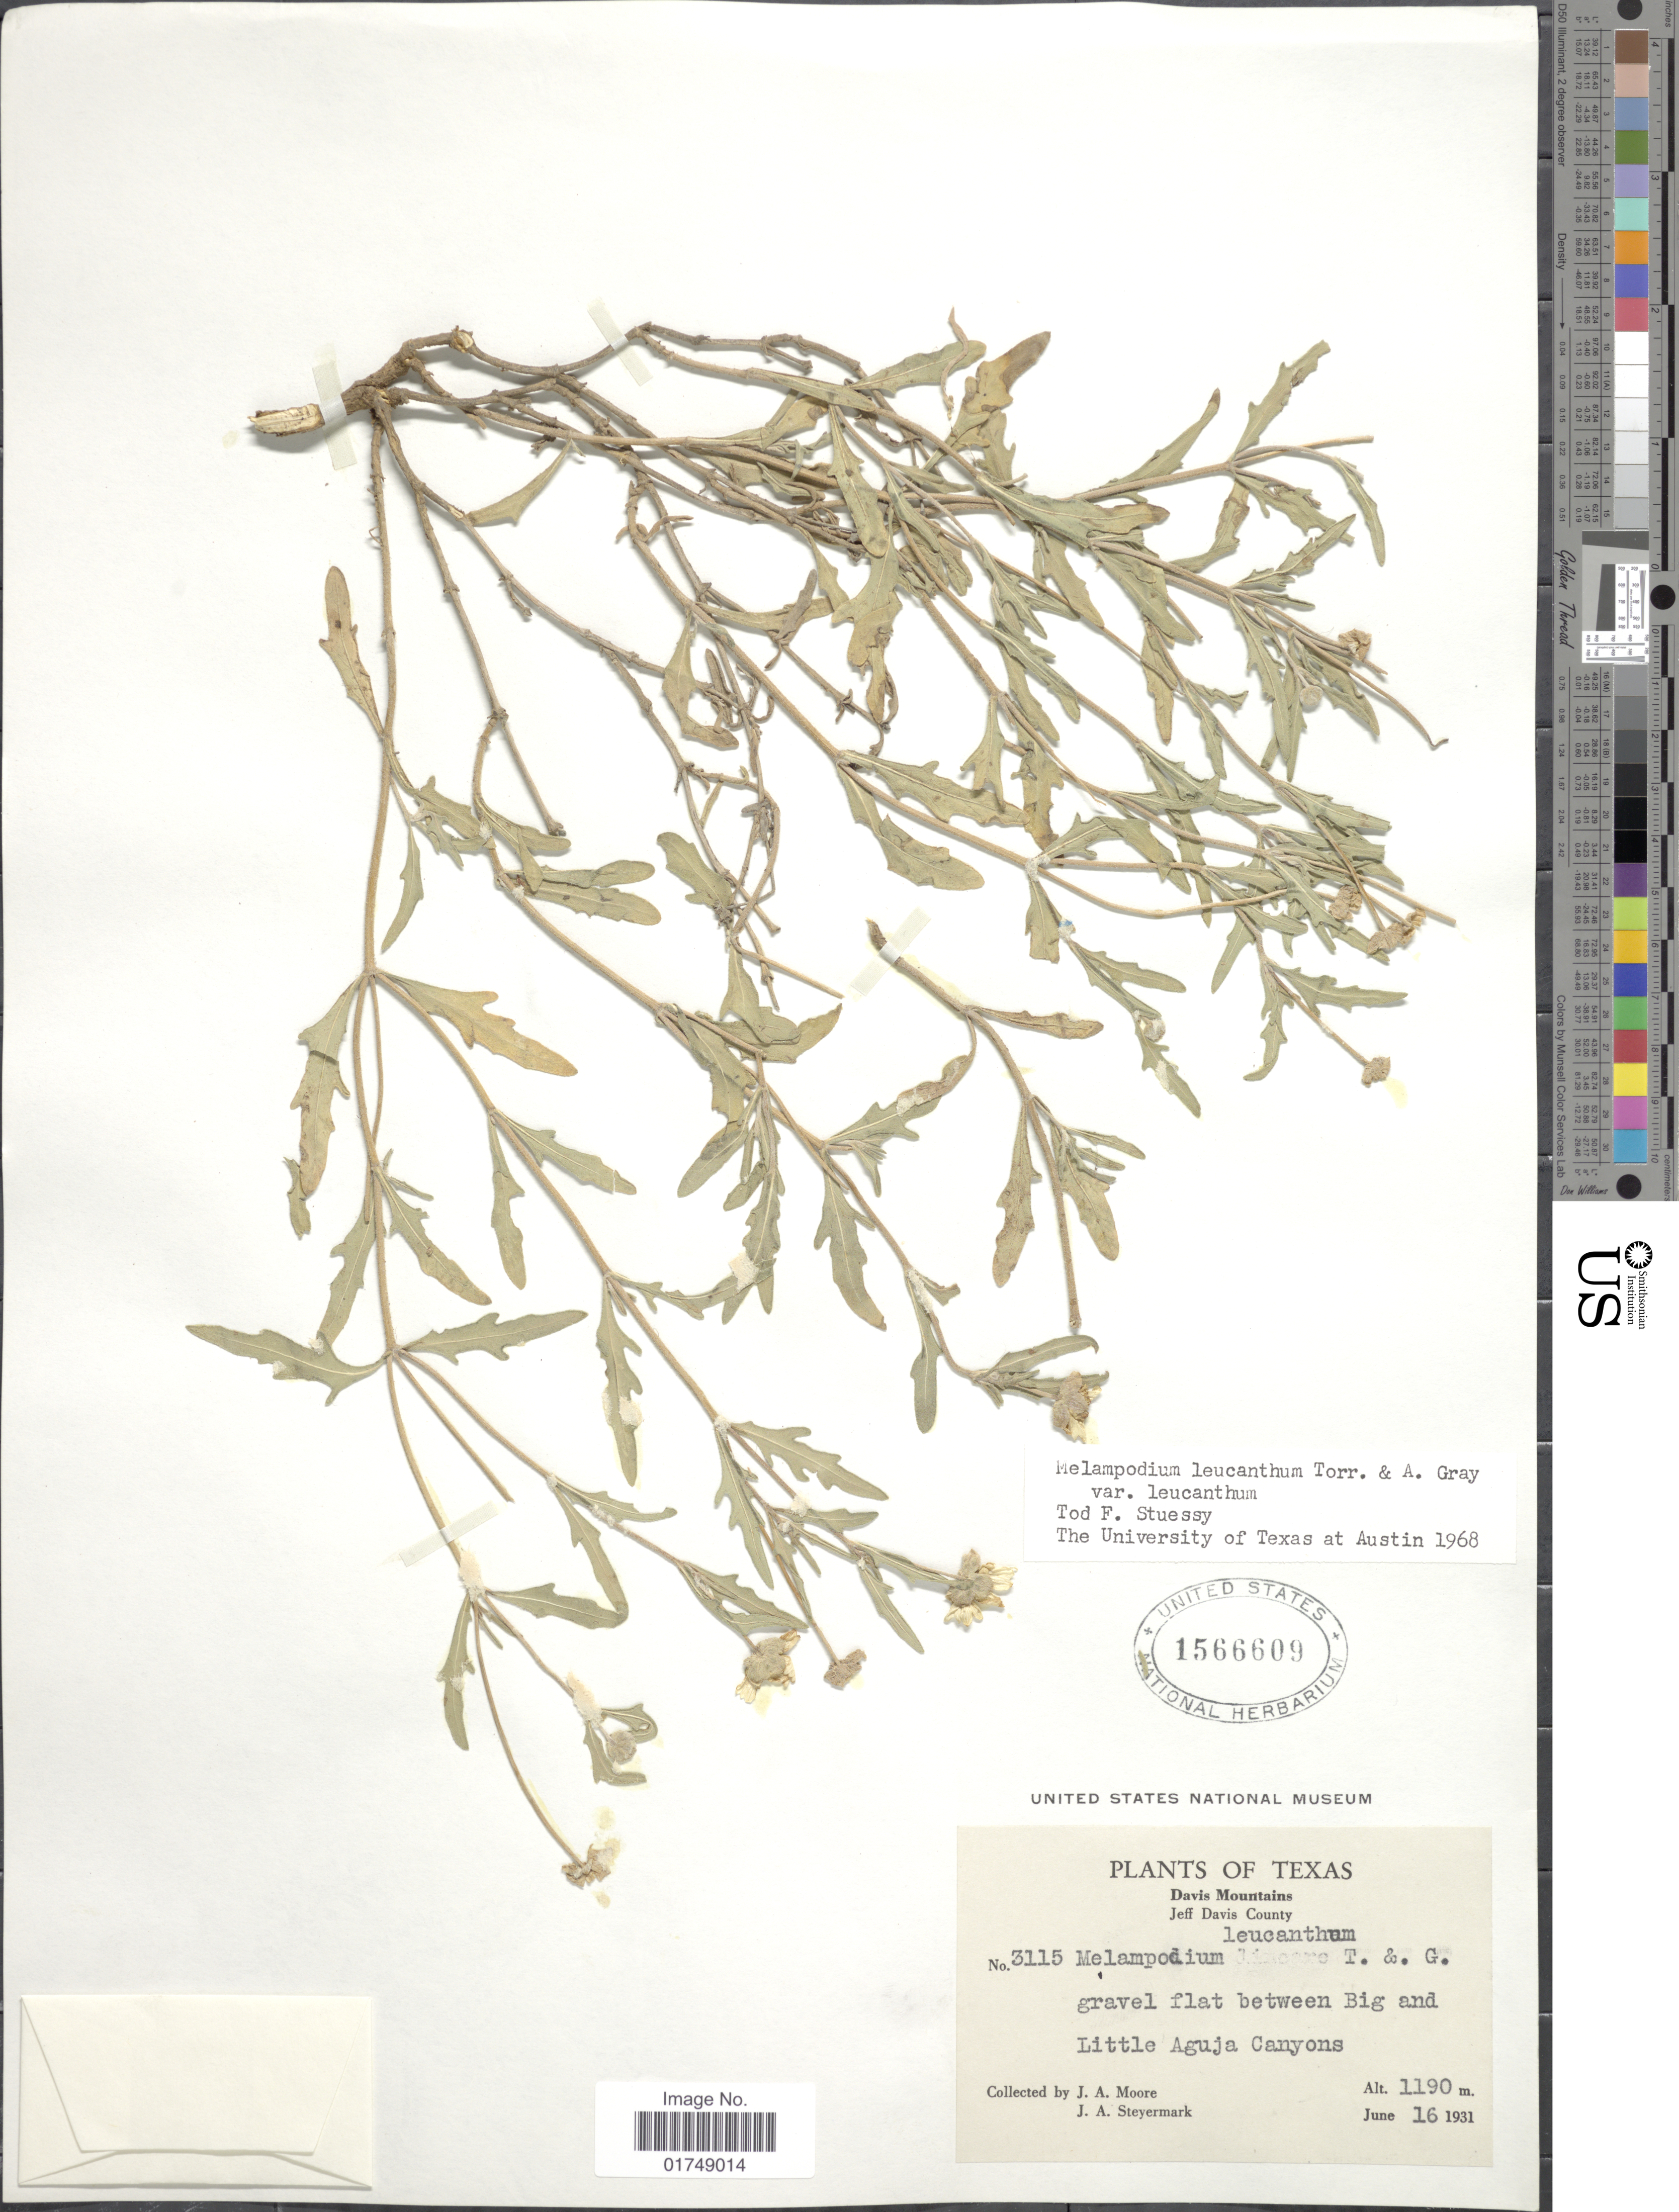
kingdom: Plantae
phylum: Tracheophyta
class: Magnoliopsida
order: Asterales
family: Asteraceae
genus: Melampodium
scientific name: Melampodium leucanthum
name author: Torr. & A. Gray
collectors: J. A. Moore & J. Steyermark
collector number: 3115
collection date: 1931-06-16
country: United States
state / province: Texas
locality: Davis Mountains. Jeff Davis County. Between Big and Little Aguja Canyons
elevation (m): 1190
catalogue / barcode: US 1566609